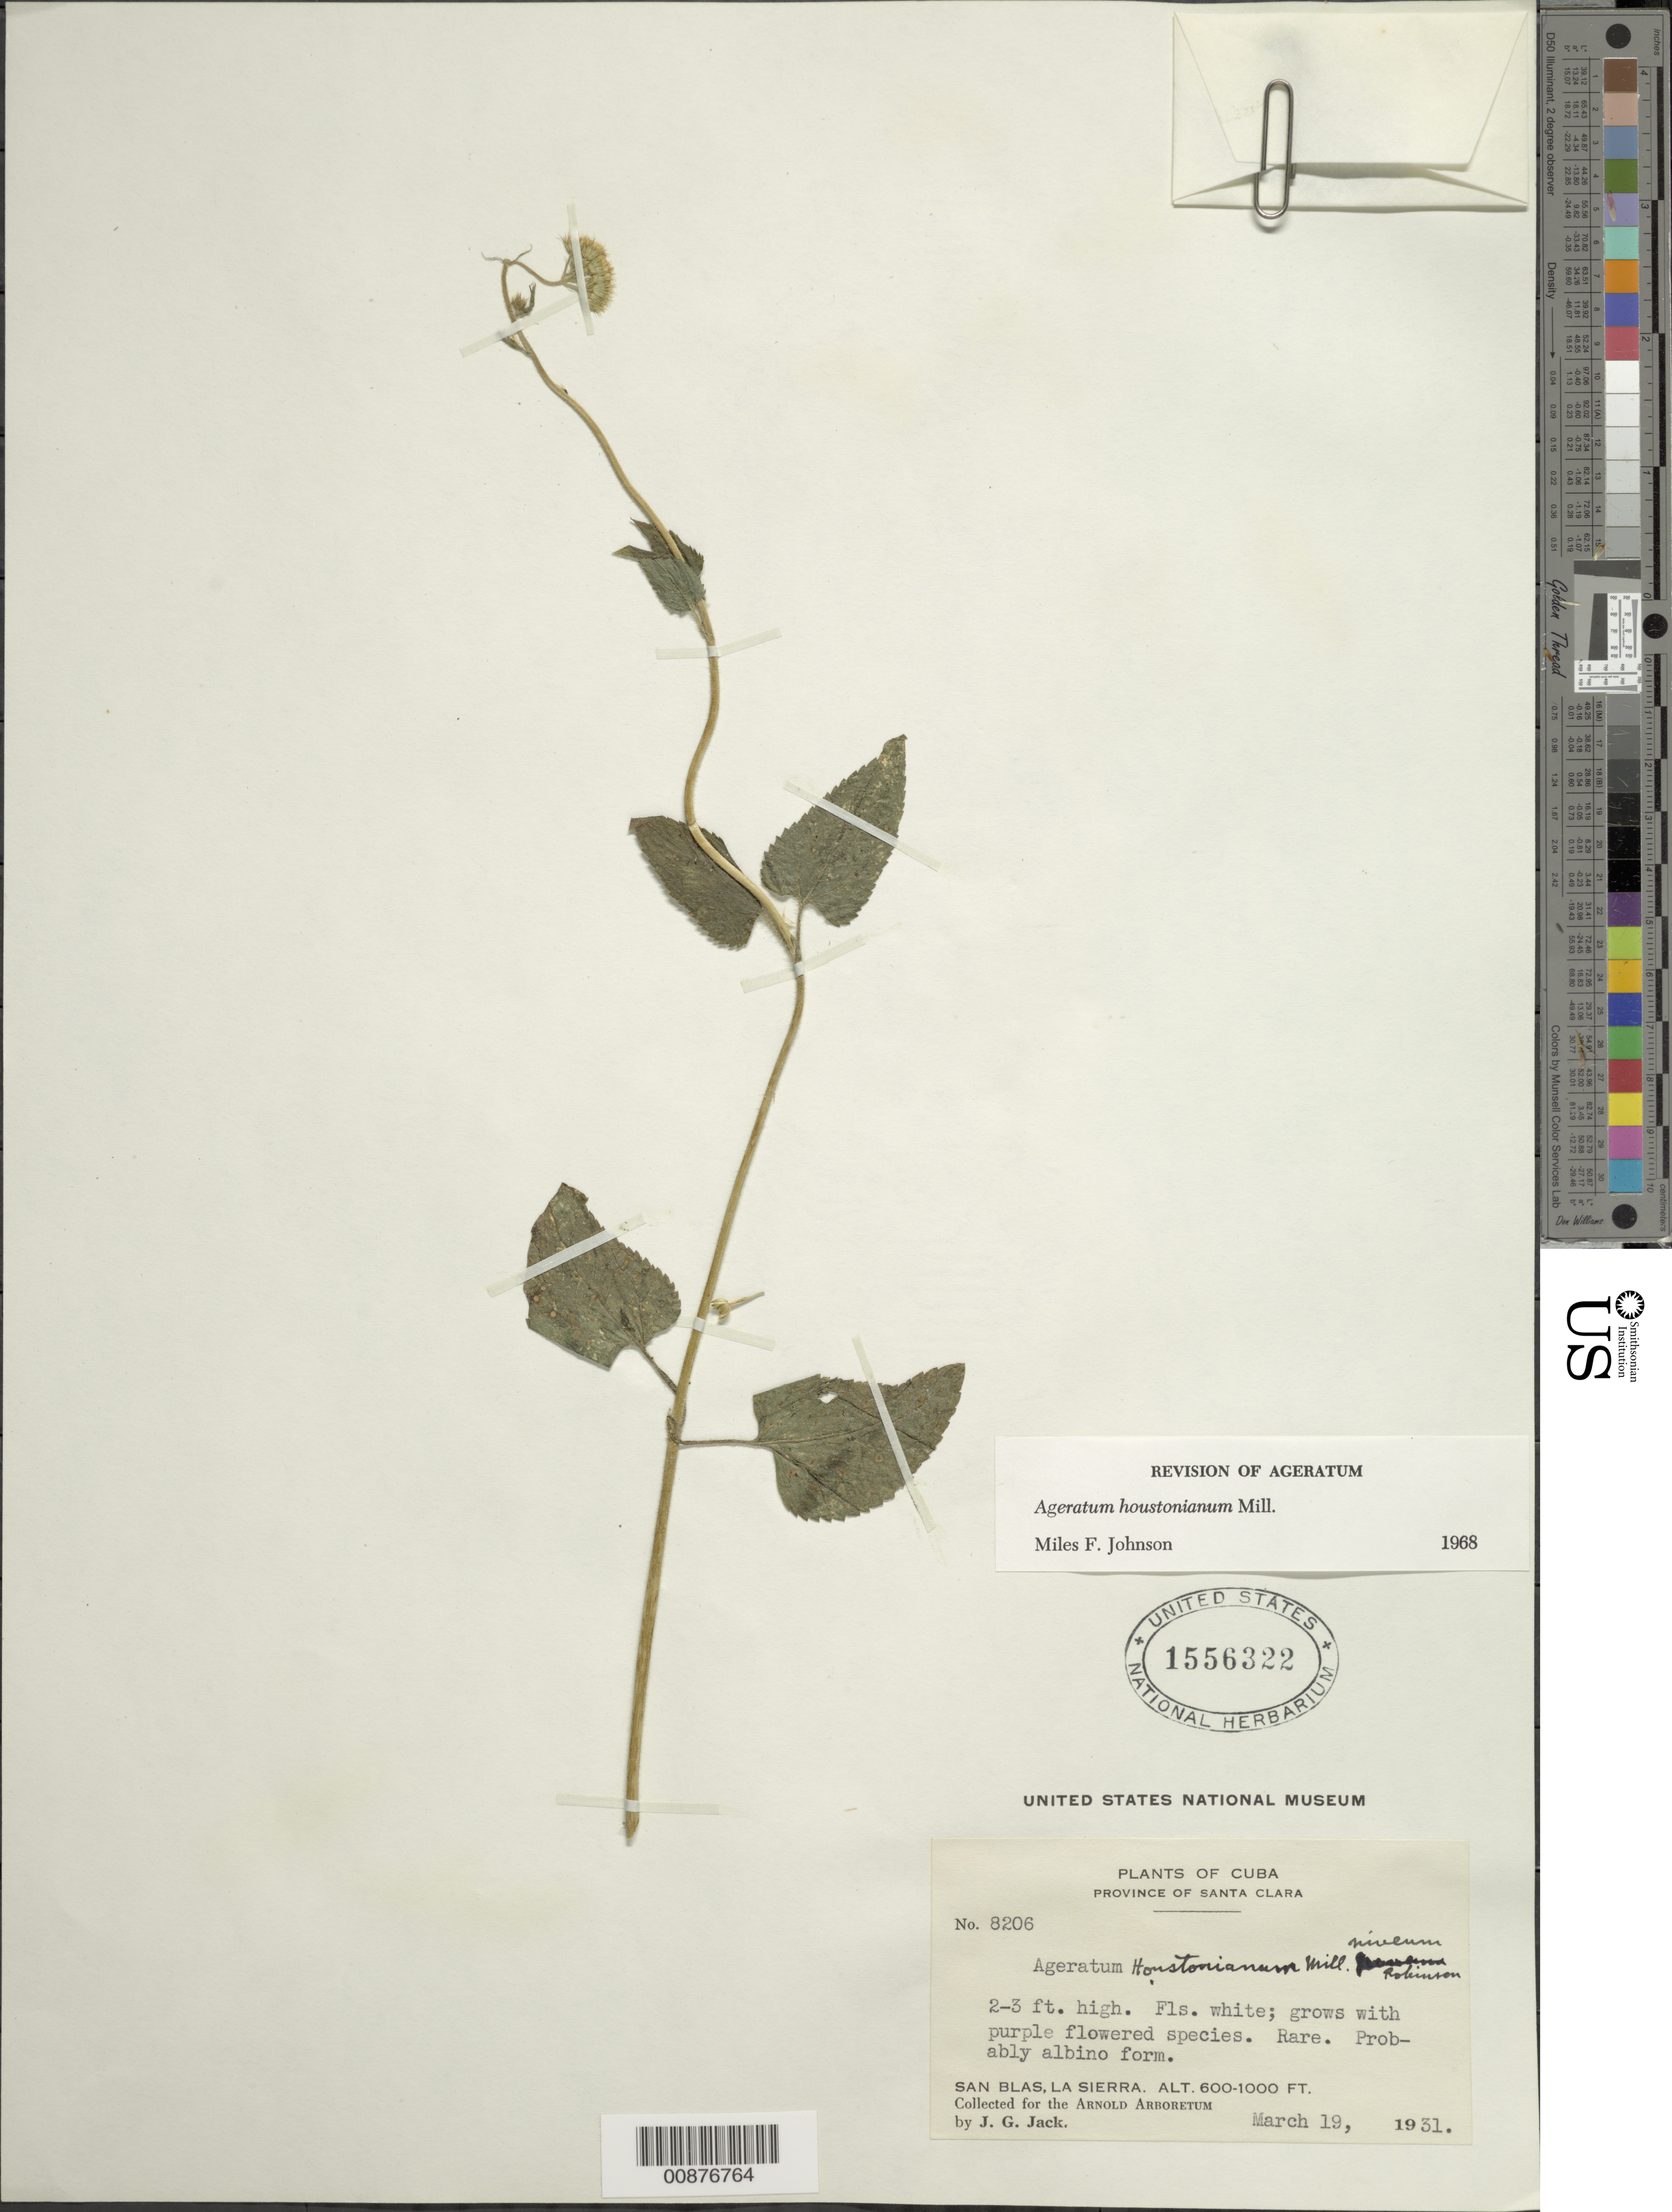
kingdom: Plantae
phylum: Tracheophyta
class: Magnoliopsida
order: Asterales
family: Asteraceae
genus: Ageratum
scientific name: Ageratum houstonianum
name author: Mill.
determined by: Robinson, B. L.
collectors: J. G. Jack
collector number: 8206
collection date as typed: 19 Mar 1931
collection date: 1931-03-19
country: Cuba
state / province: Las Villas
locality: San Blas, La Sierra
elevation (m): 183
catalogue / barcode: US 1556322